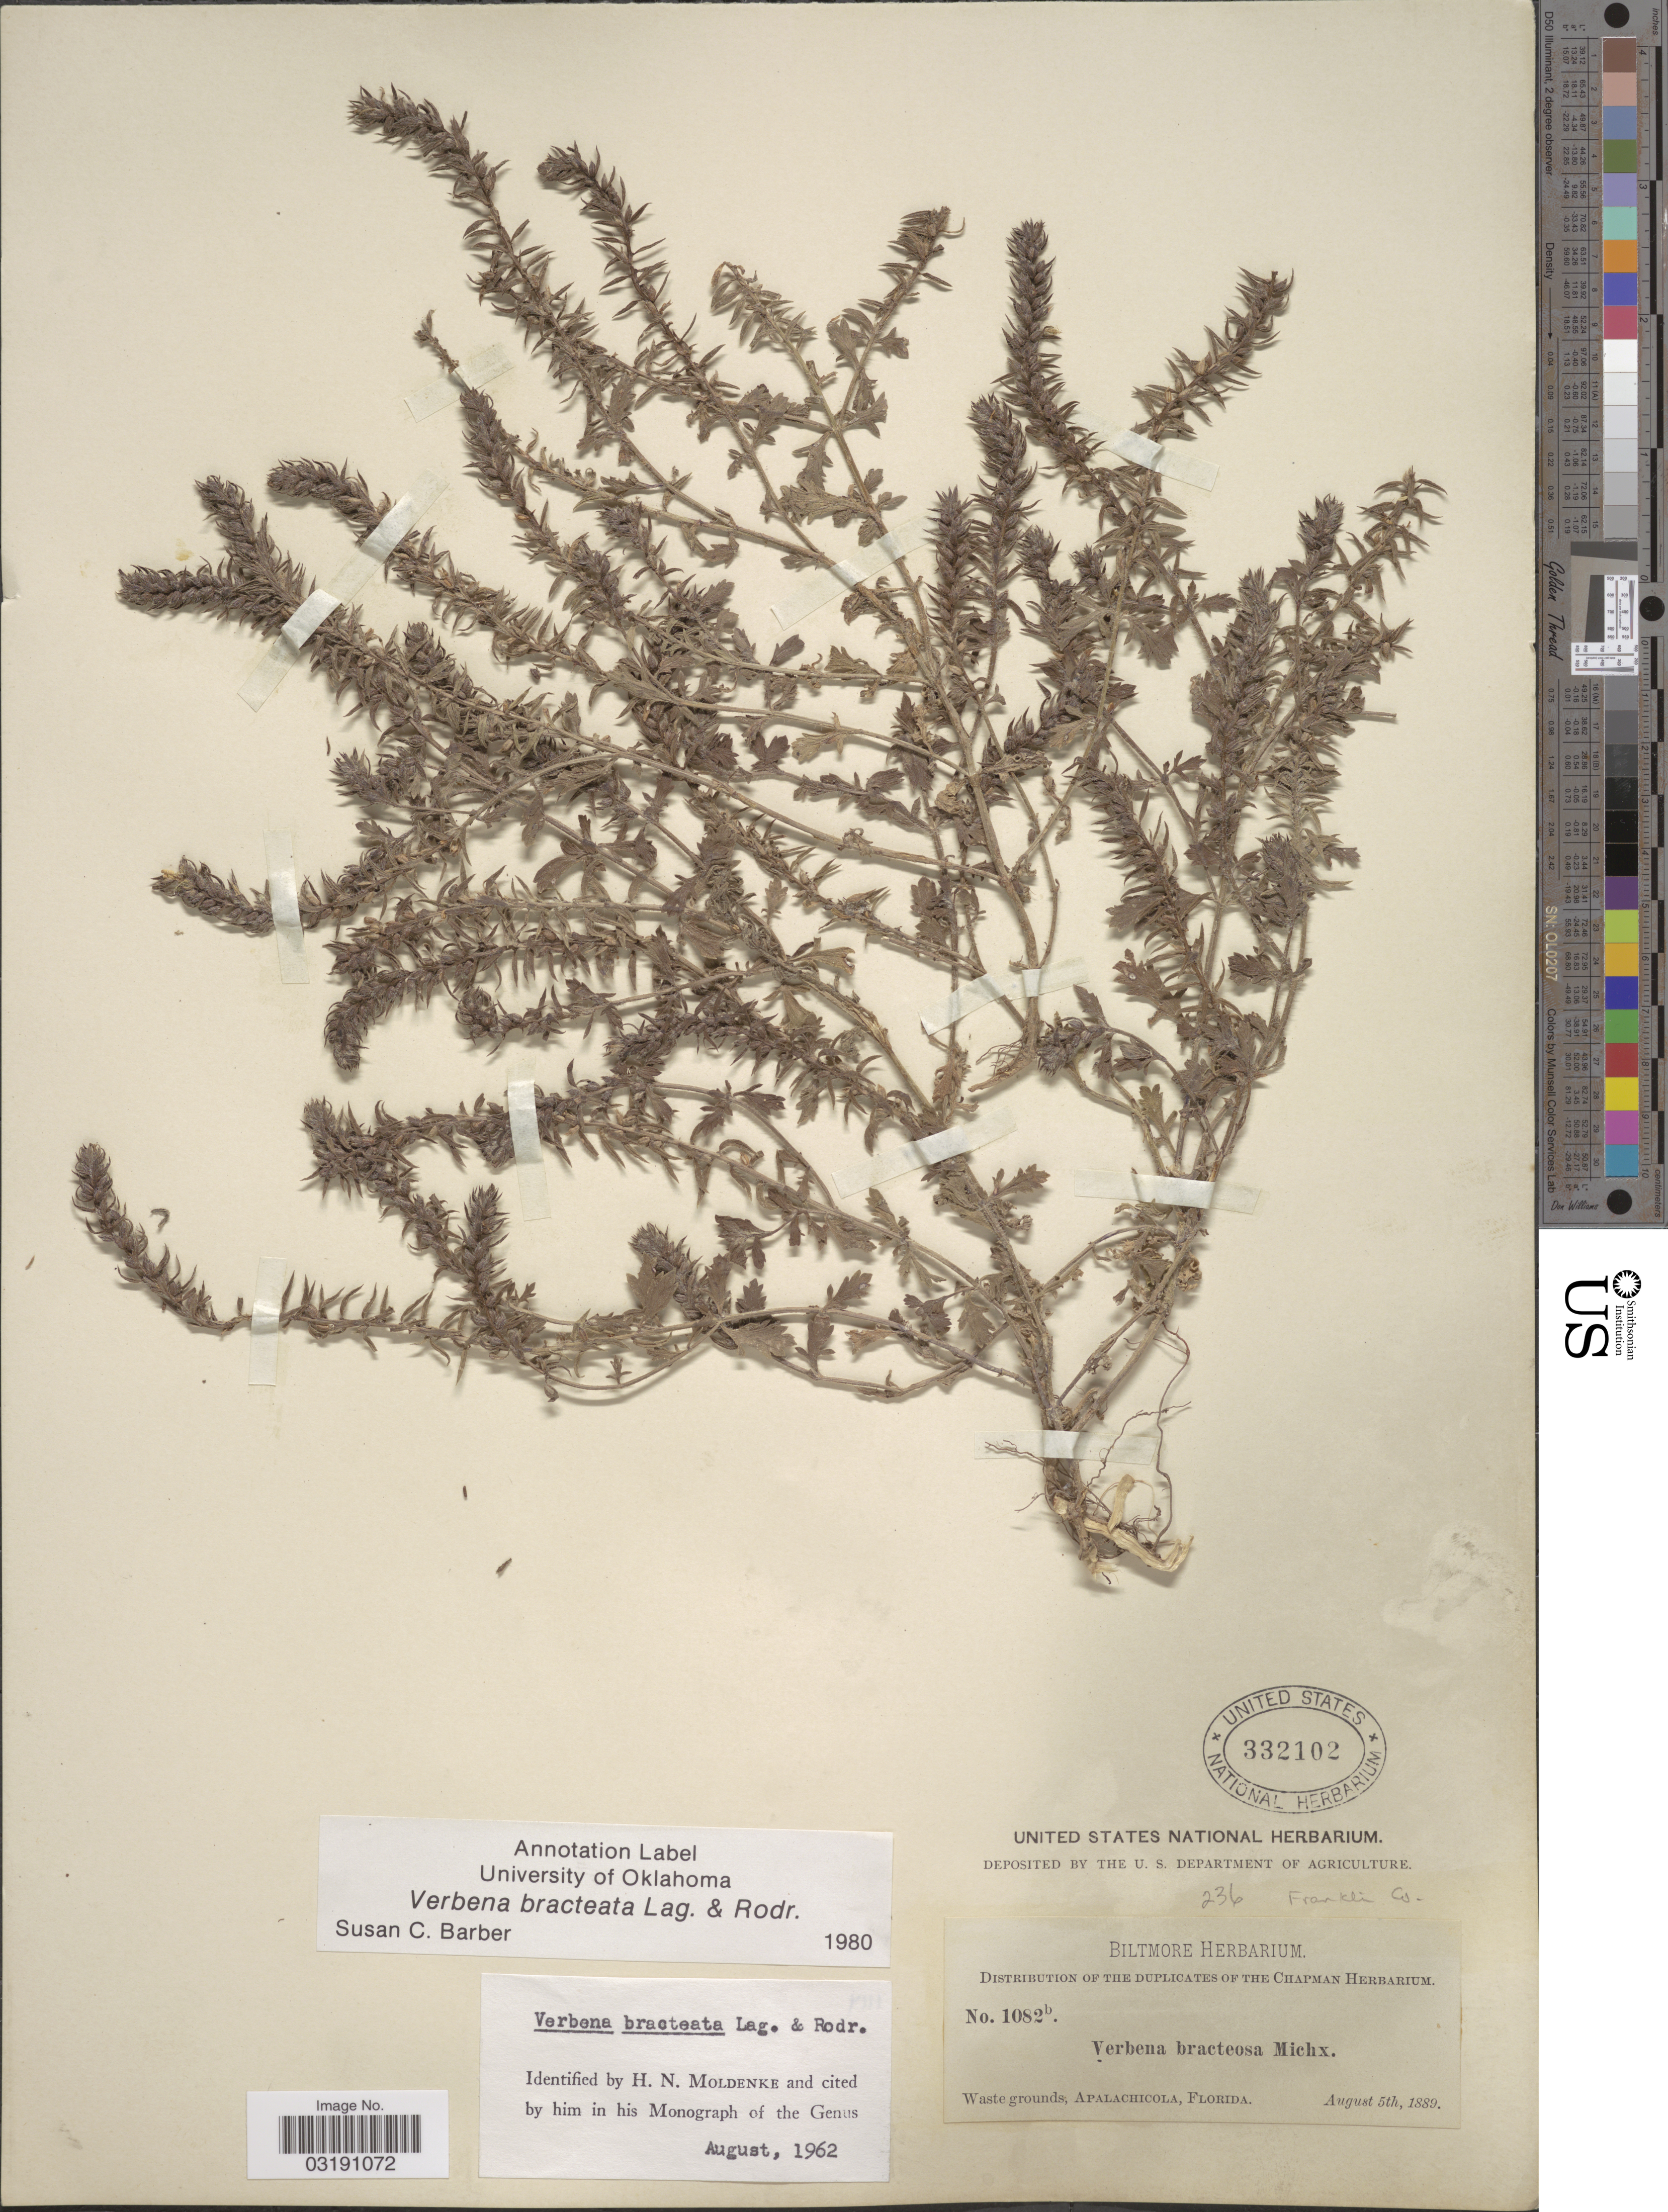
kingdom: Plantae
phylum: Tracheophyta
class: Magnoliopsida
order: Lamiales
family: Verbenaceae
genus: Verbena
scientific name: Verbena bracteata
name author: Cav. ex Lag. & Rodr.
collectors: ex herb. Biltmore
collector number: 1082b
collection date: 1889-08-05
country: United States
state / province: Florida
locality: Franklin Co. Apalachicola.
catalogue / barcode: US 332102